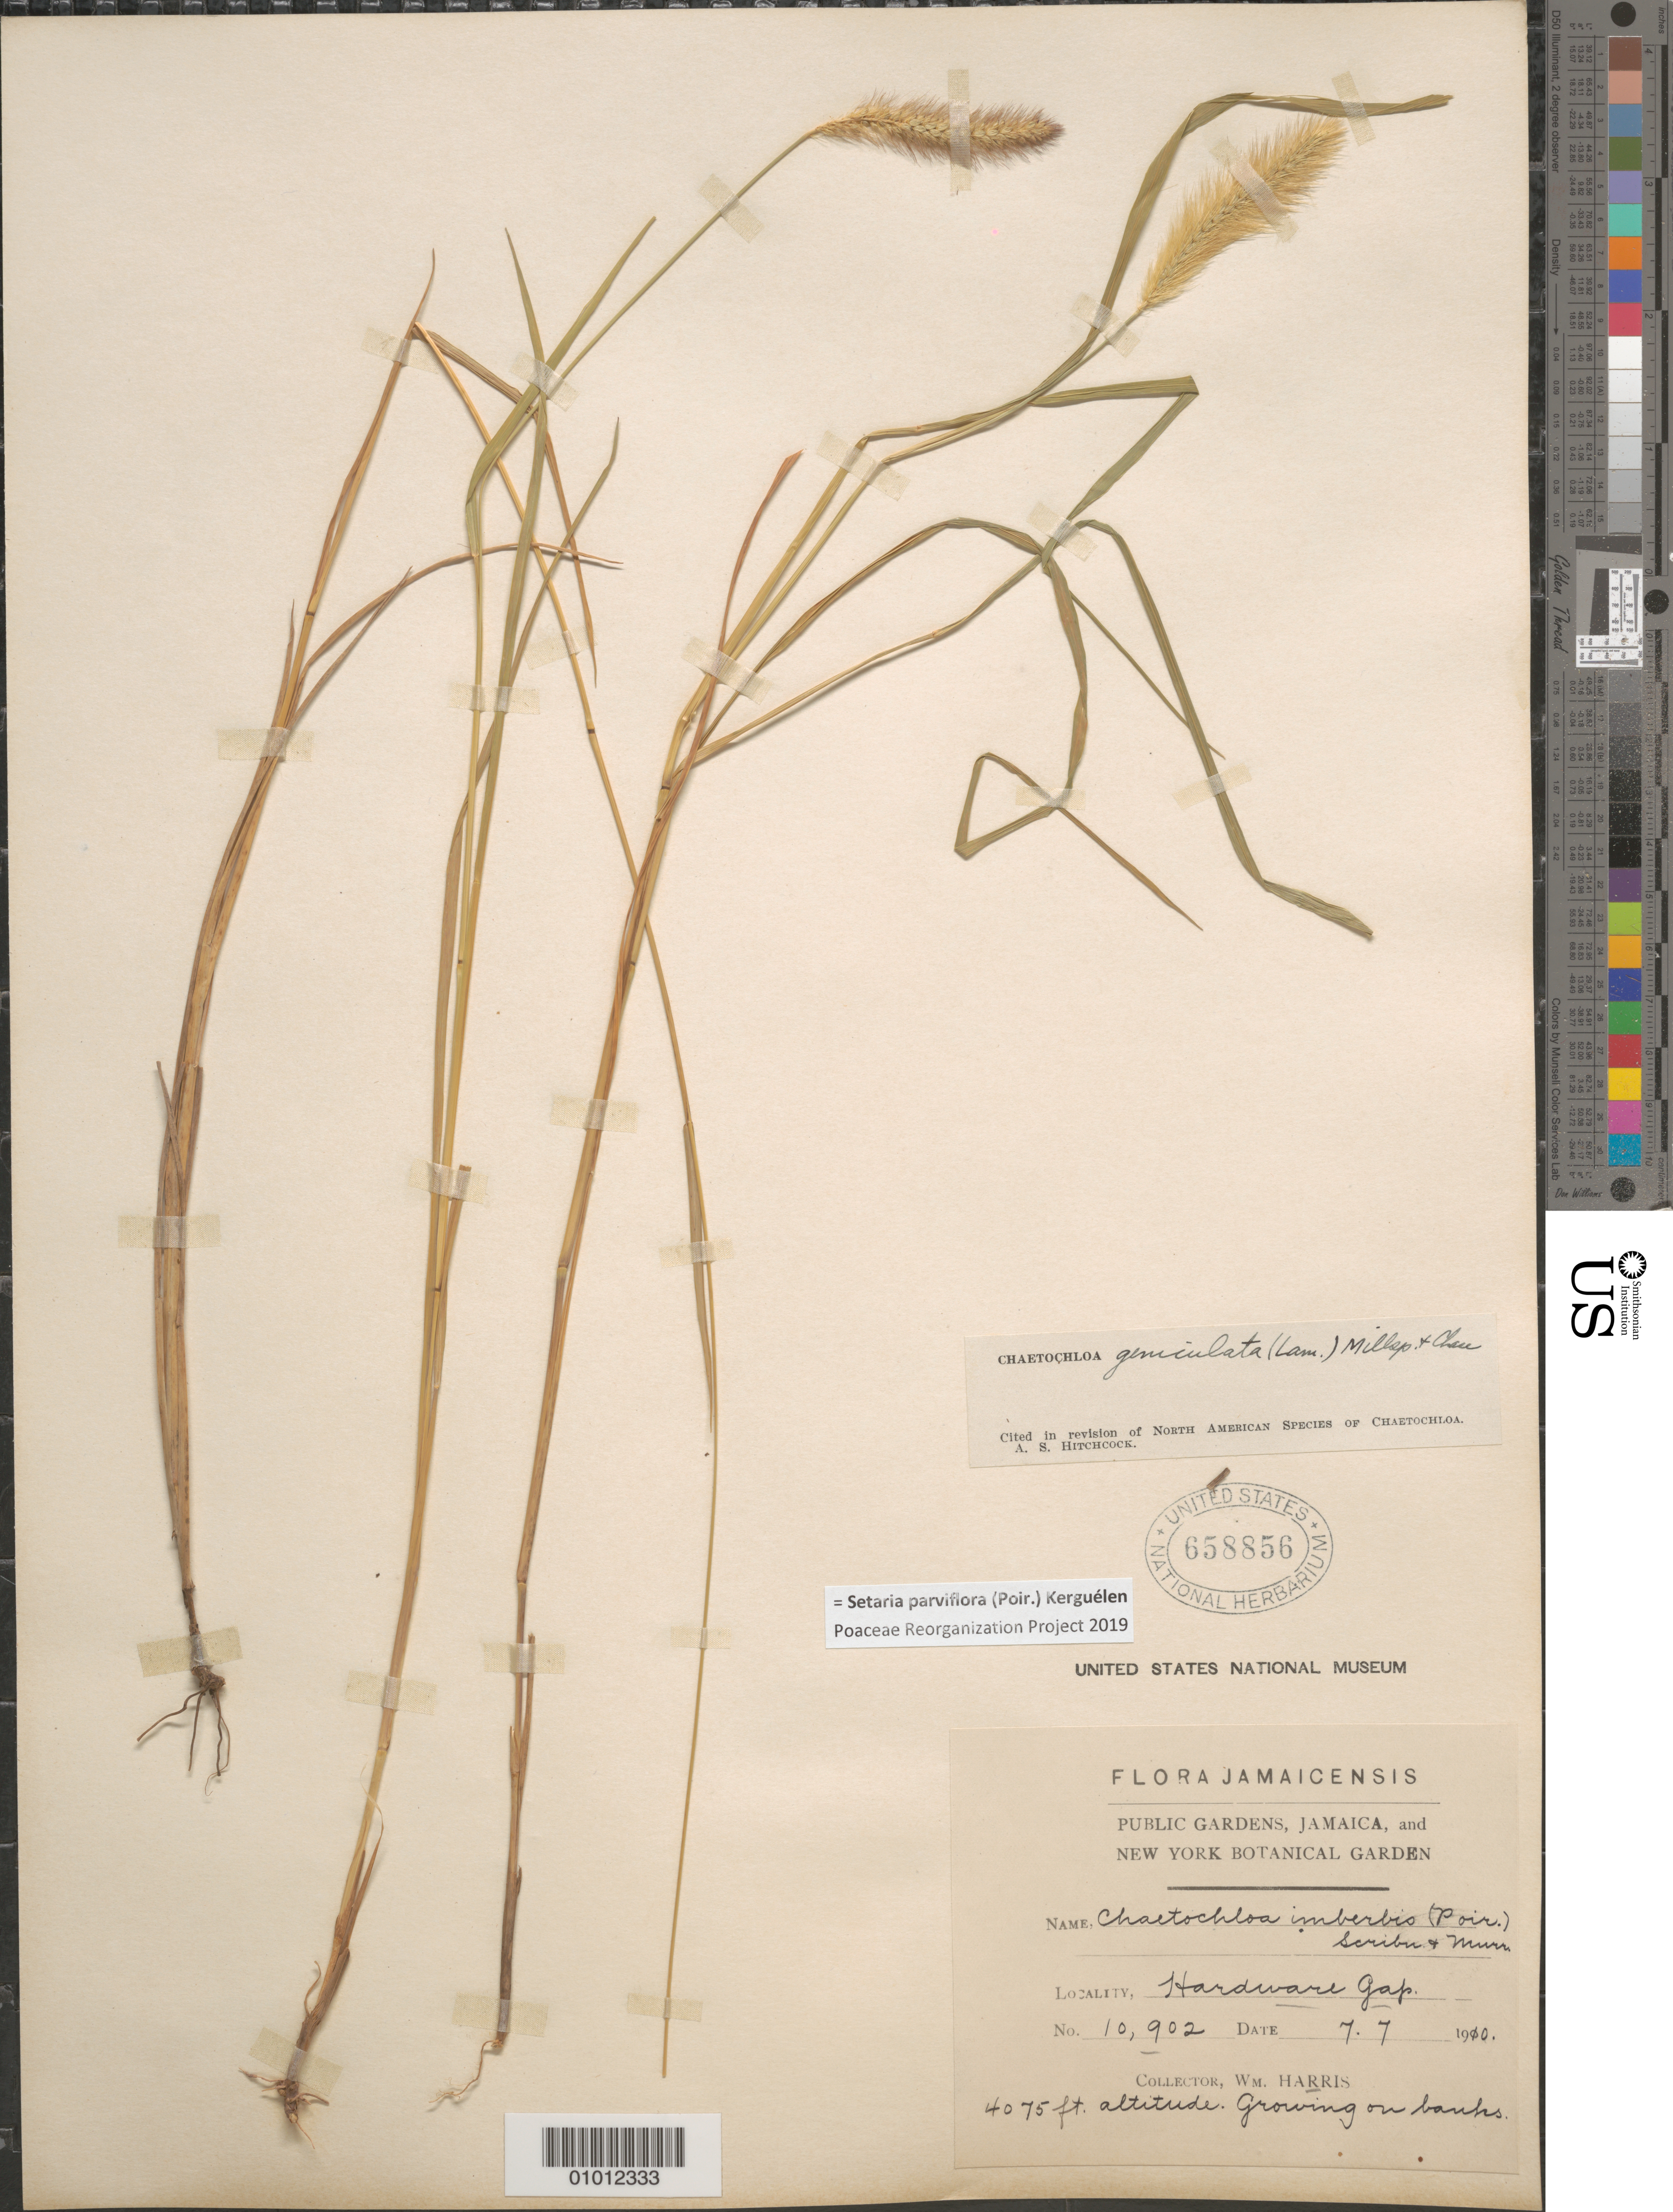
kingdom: Plantae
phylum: Tracheophyta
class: Liliopsida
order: Poales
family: Poaceae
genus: Setaria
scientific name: Setaria parviflora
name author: (Poir.) Kerguélen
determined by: Poaceae Reorganization Project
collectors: W. Harris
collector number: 10902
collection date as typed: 07 Jul 1910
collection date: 1910-07-07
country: Jamaica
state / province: Saint Andrew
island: Jamaica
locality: Hardware Gap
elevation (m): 1242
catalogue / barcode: US 658856